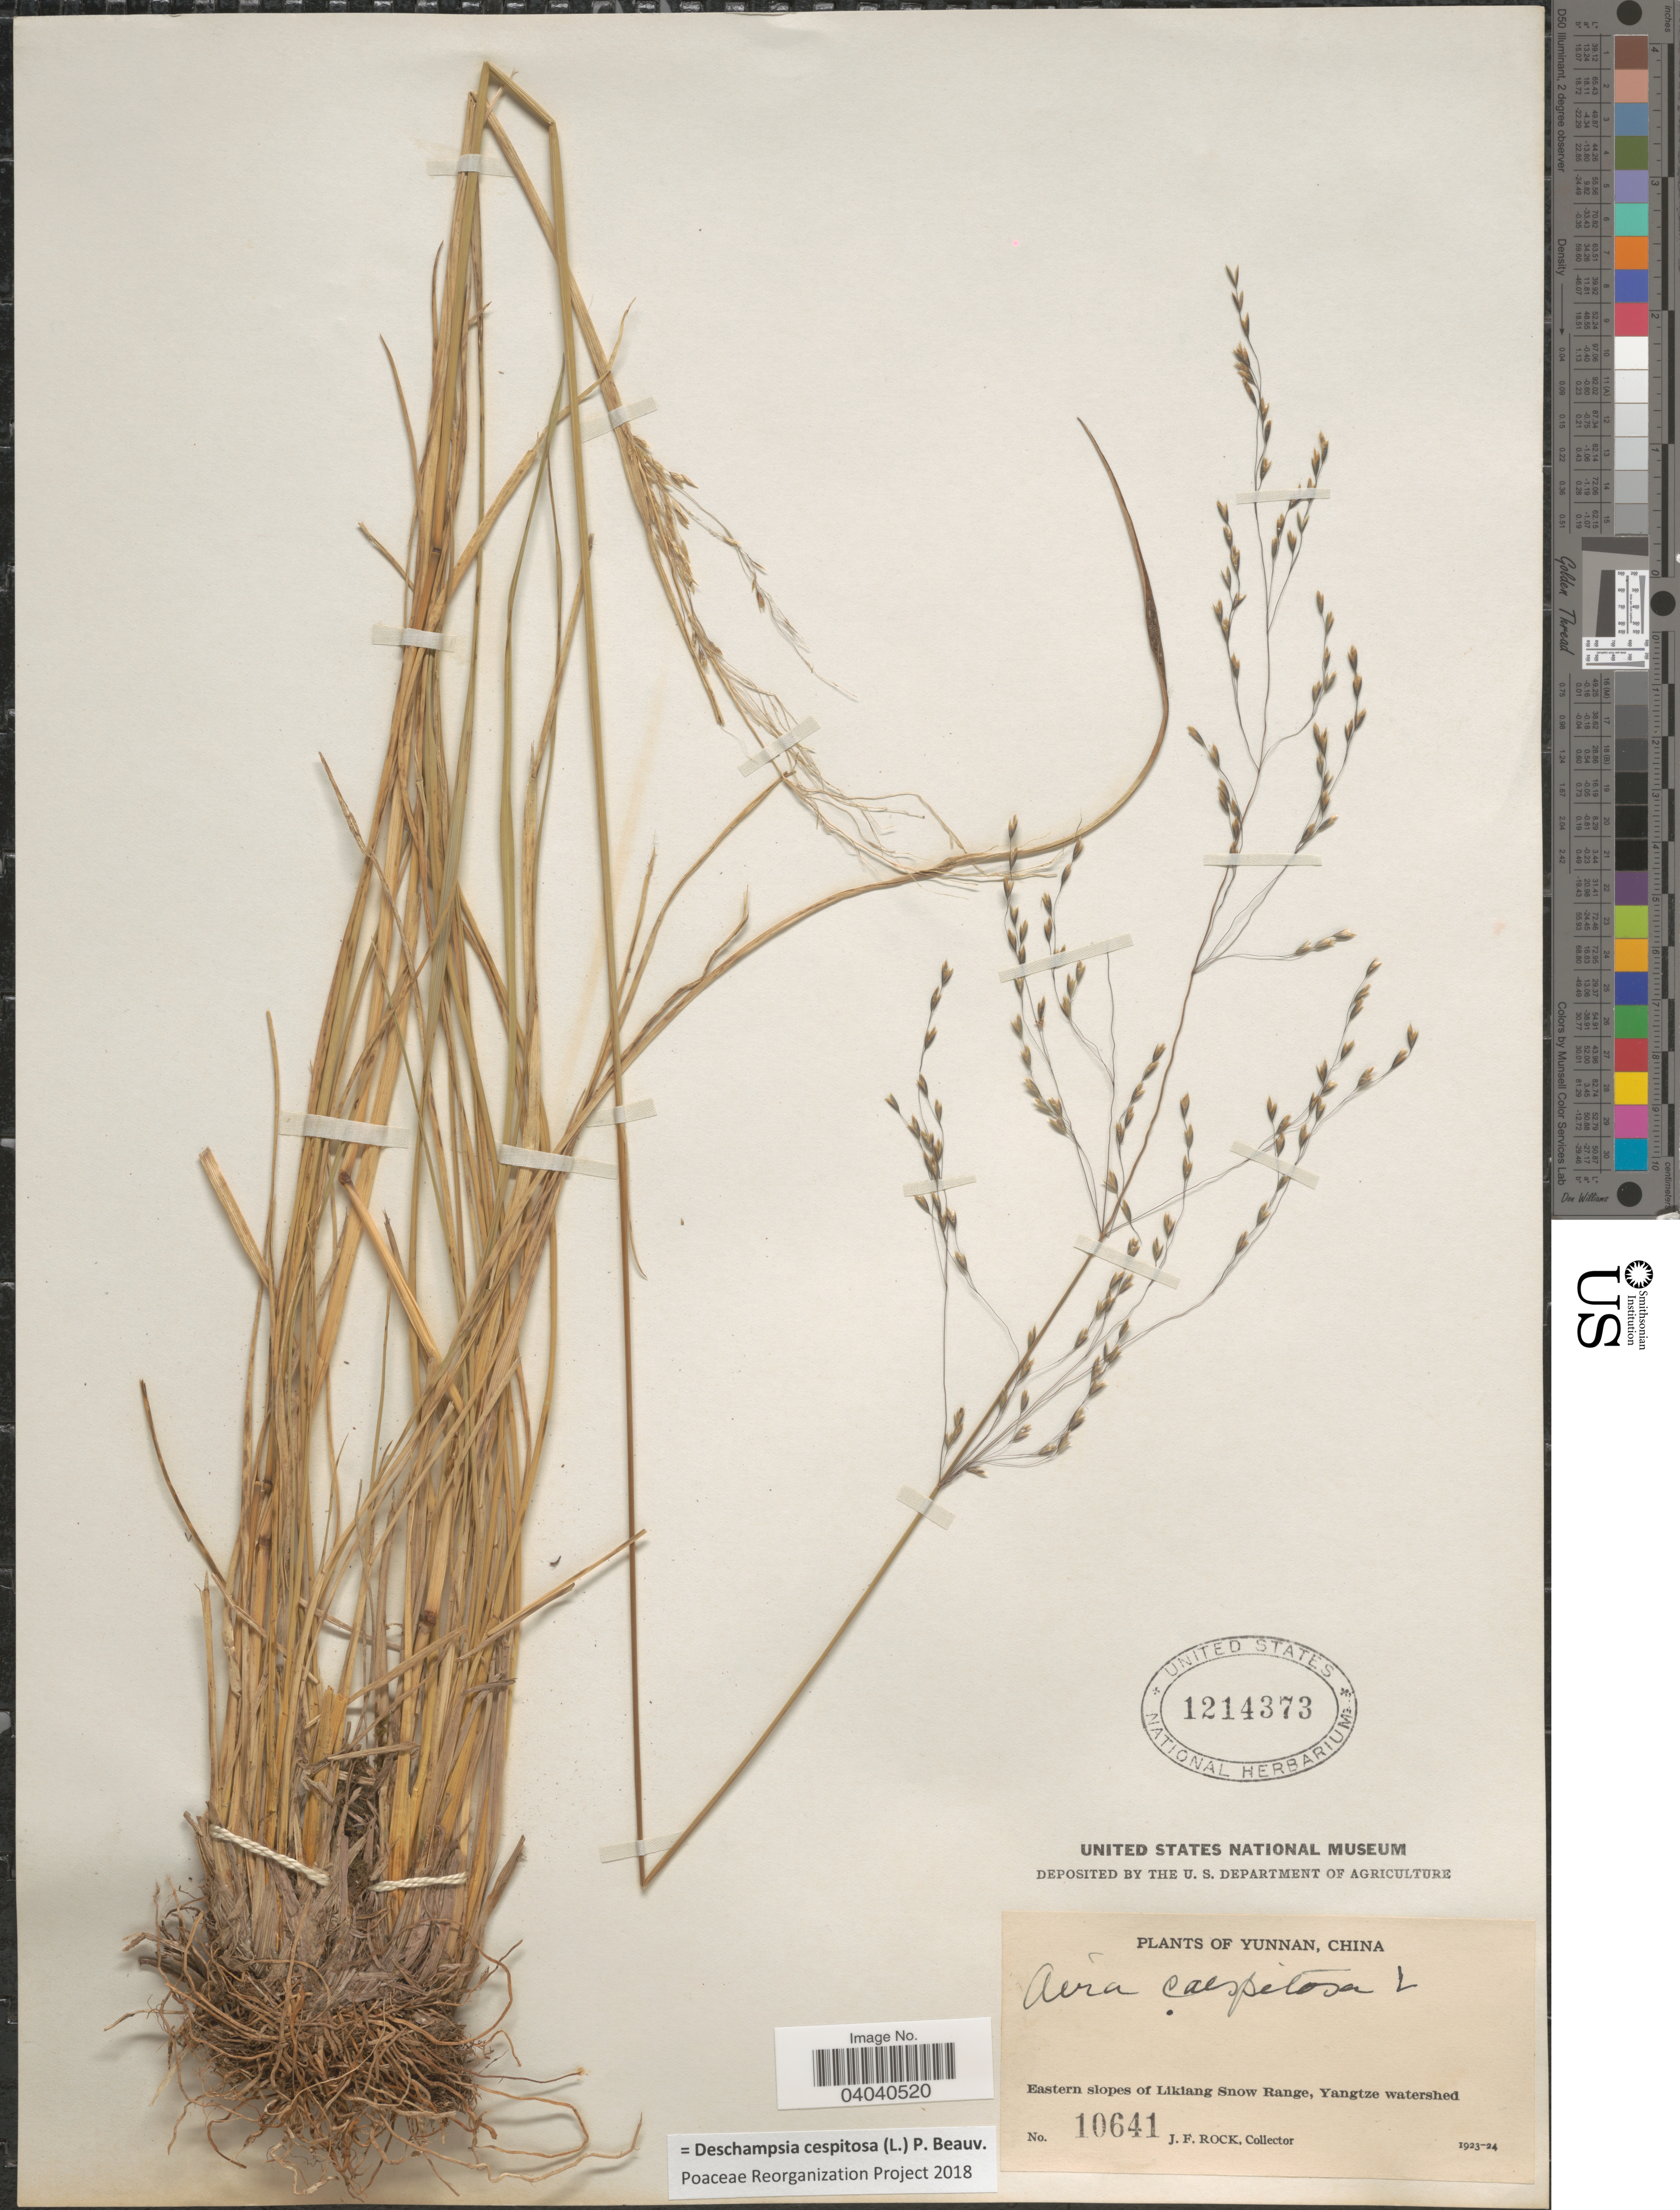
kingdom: Plantae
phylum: Tracheophyta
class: Liliopsida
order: Poales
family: Poaceae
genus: Deschampsia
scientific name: Deschampsia cespitosa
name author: (L.) P. Beauv.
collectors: J. Rock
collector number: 10641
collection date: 1923/1924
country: China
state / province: Yunnan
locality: Eastern slopes of Likiang Snow Range, Yangtze watershed.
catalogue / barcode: US 1214373